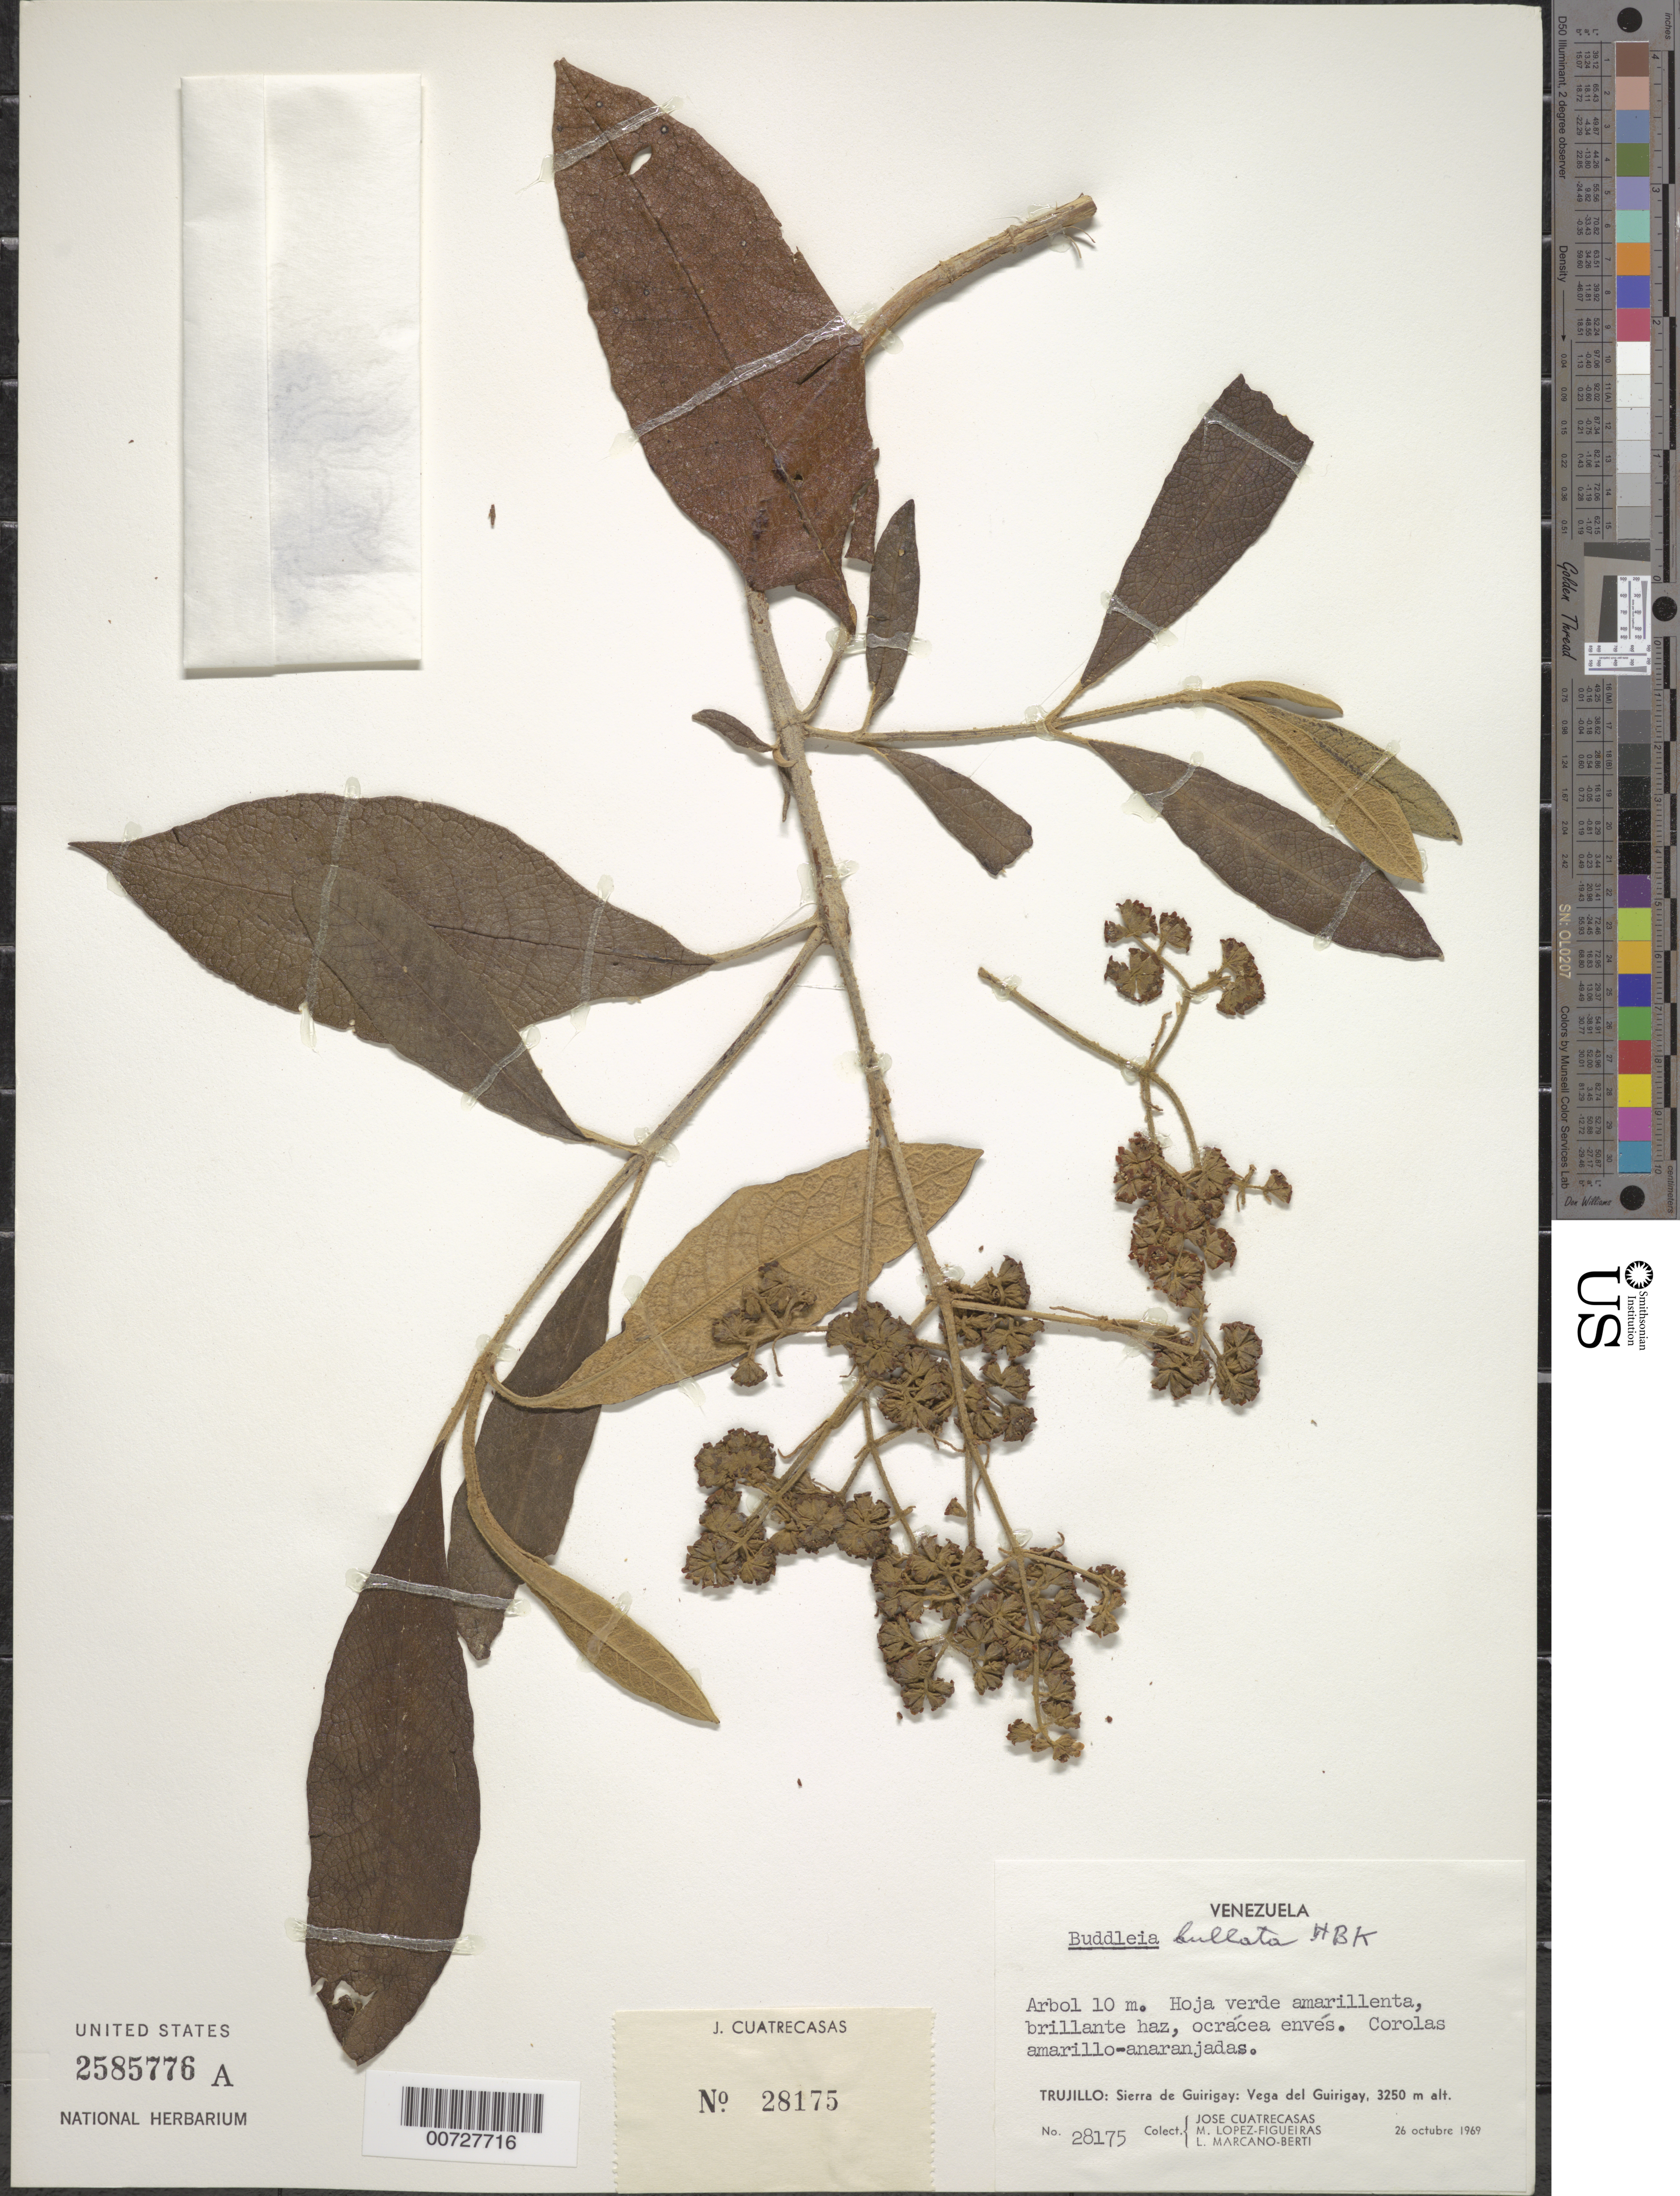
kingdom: Plantae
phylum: Tracheophyta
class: Magnoliopsida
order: Lamiales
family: Scrophulariaceae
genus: Buddleja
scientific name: Buddleja bullata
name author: Kunth in Humb. & et al.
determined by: Cuatrecasas, J.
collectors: J. Cuatrecasas, M. López Figueiras & L. Marcano-Berti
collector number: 28175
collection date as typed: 26 Oct 1969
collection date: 1969-10-26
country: Venezuela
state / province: Trujillo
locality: Sierra de Guirigay: Vega del Guirigay.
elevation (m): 3250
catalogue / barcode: US 2585776A